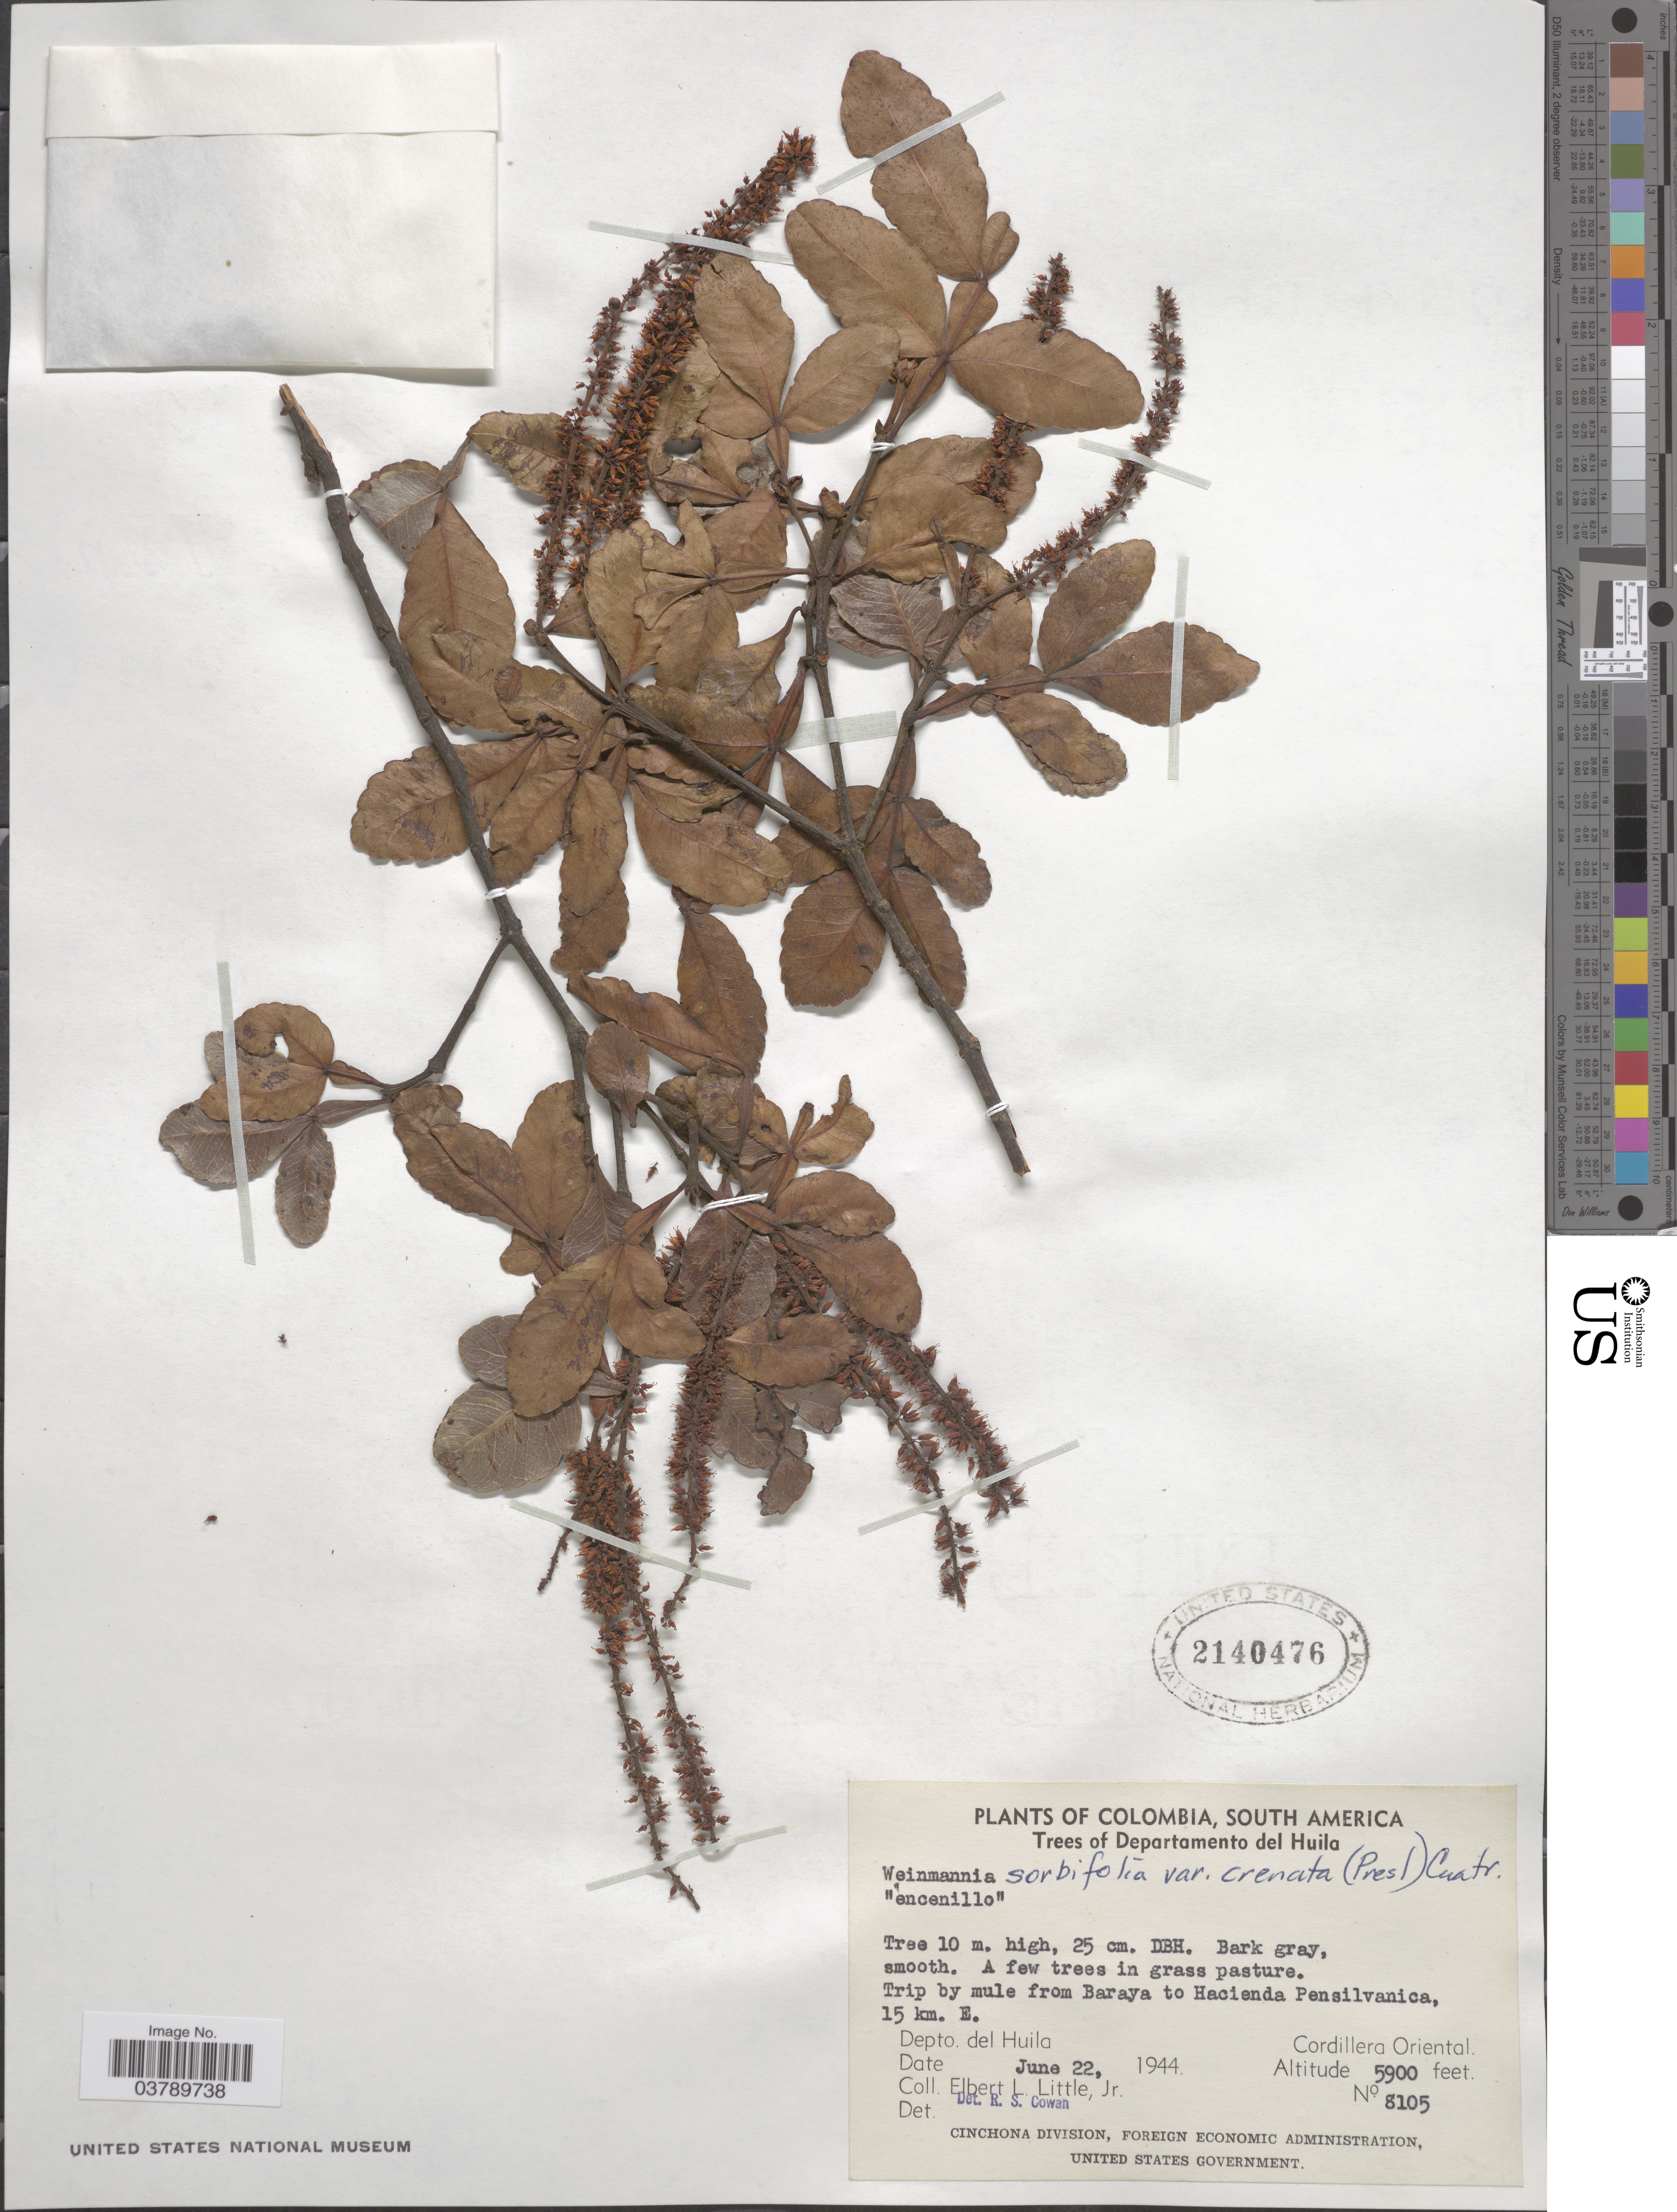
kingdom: Plantae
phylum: Tracheophyta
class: Magnoliopsida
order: Oxalidales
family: Cunoniaceae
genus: Weinmannia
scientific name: Weinmannia sorbifolia var. crenata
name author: Kunth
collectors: E. L. Little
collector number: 8105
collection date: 1944-06-22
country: Colombia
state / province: Huila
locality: Departamento del Huila. Trip by mule from Baraya to Hacienda Pensilvanica, 15 km. E. Depto. del Huila. Cordillera Oriental.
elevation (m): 1798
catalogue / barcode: US 2140476